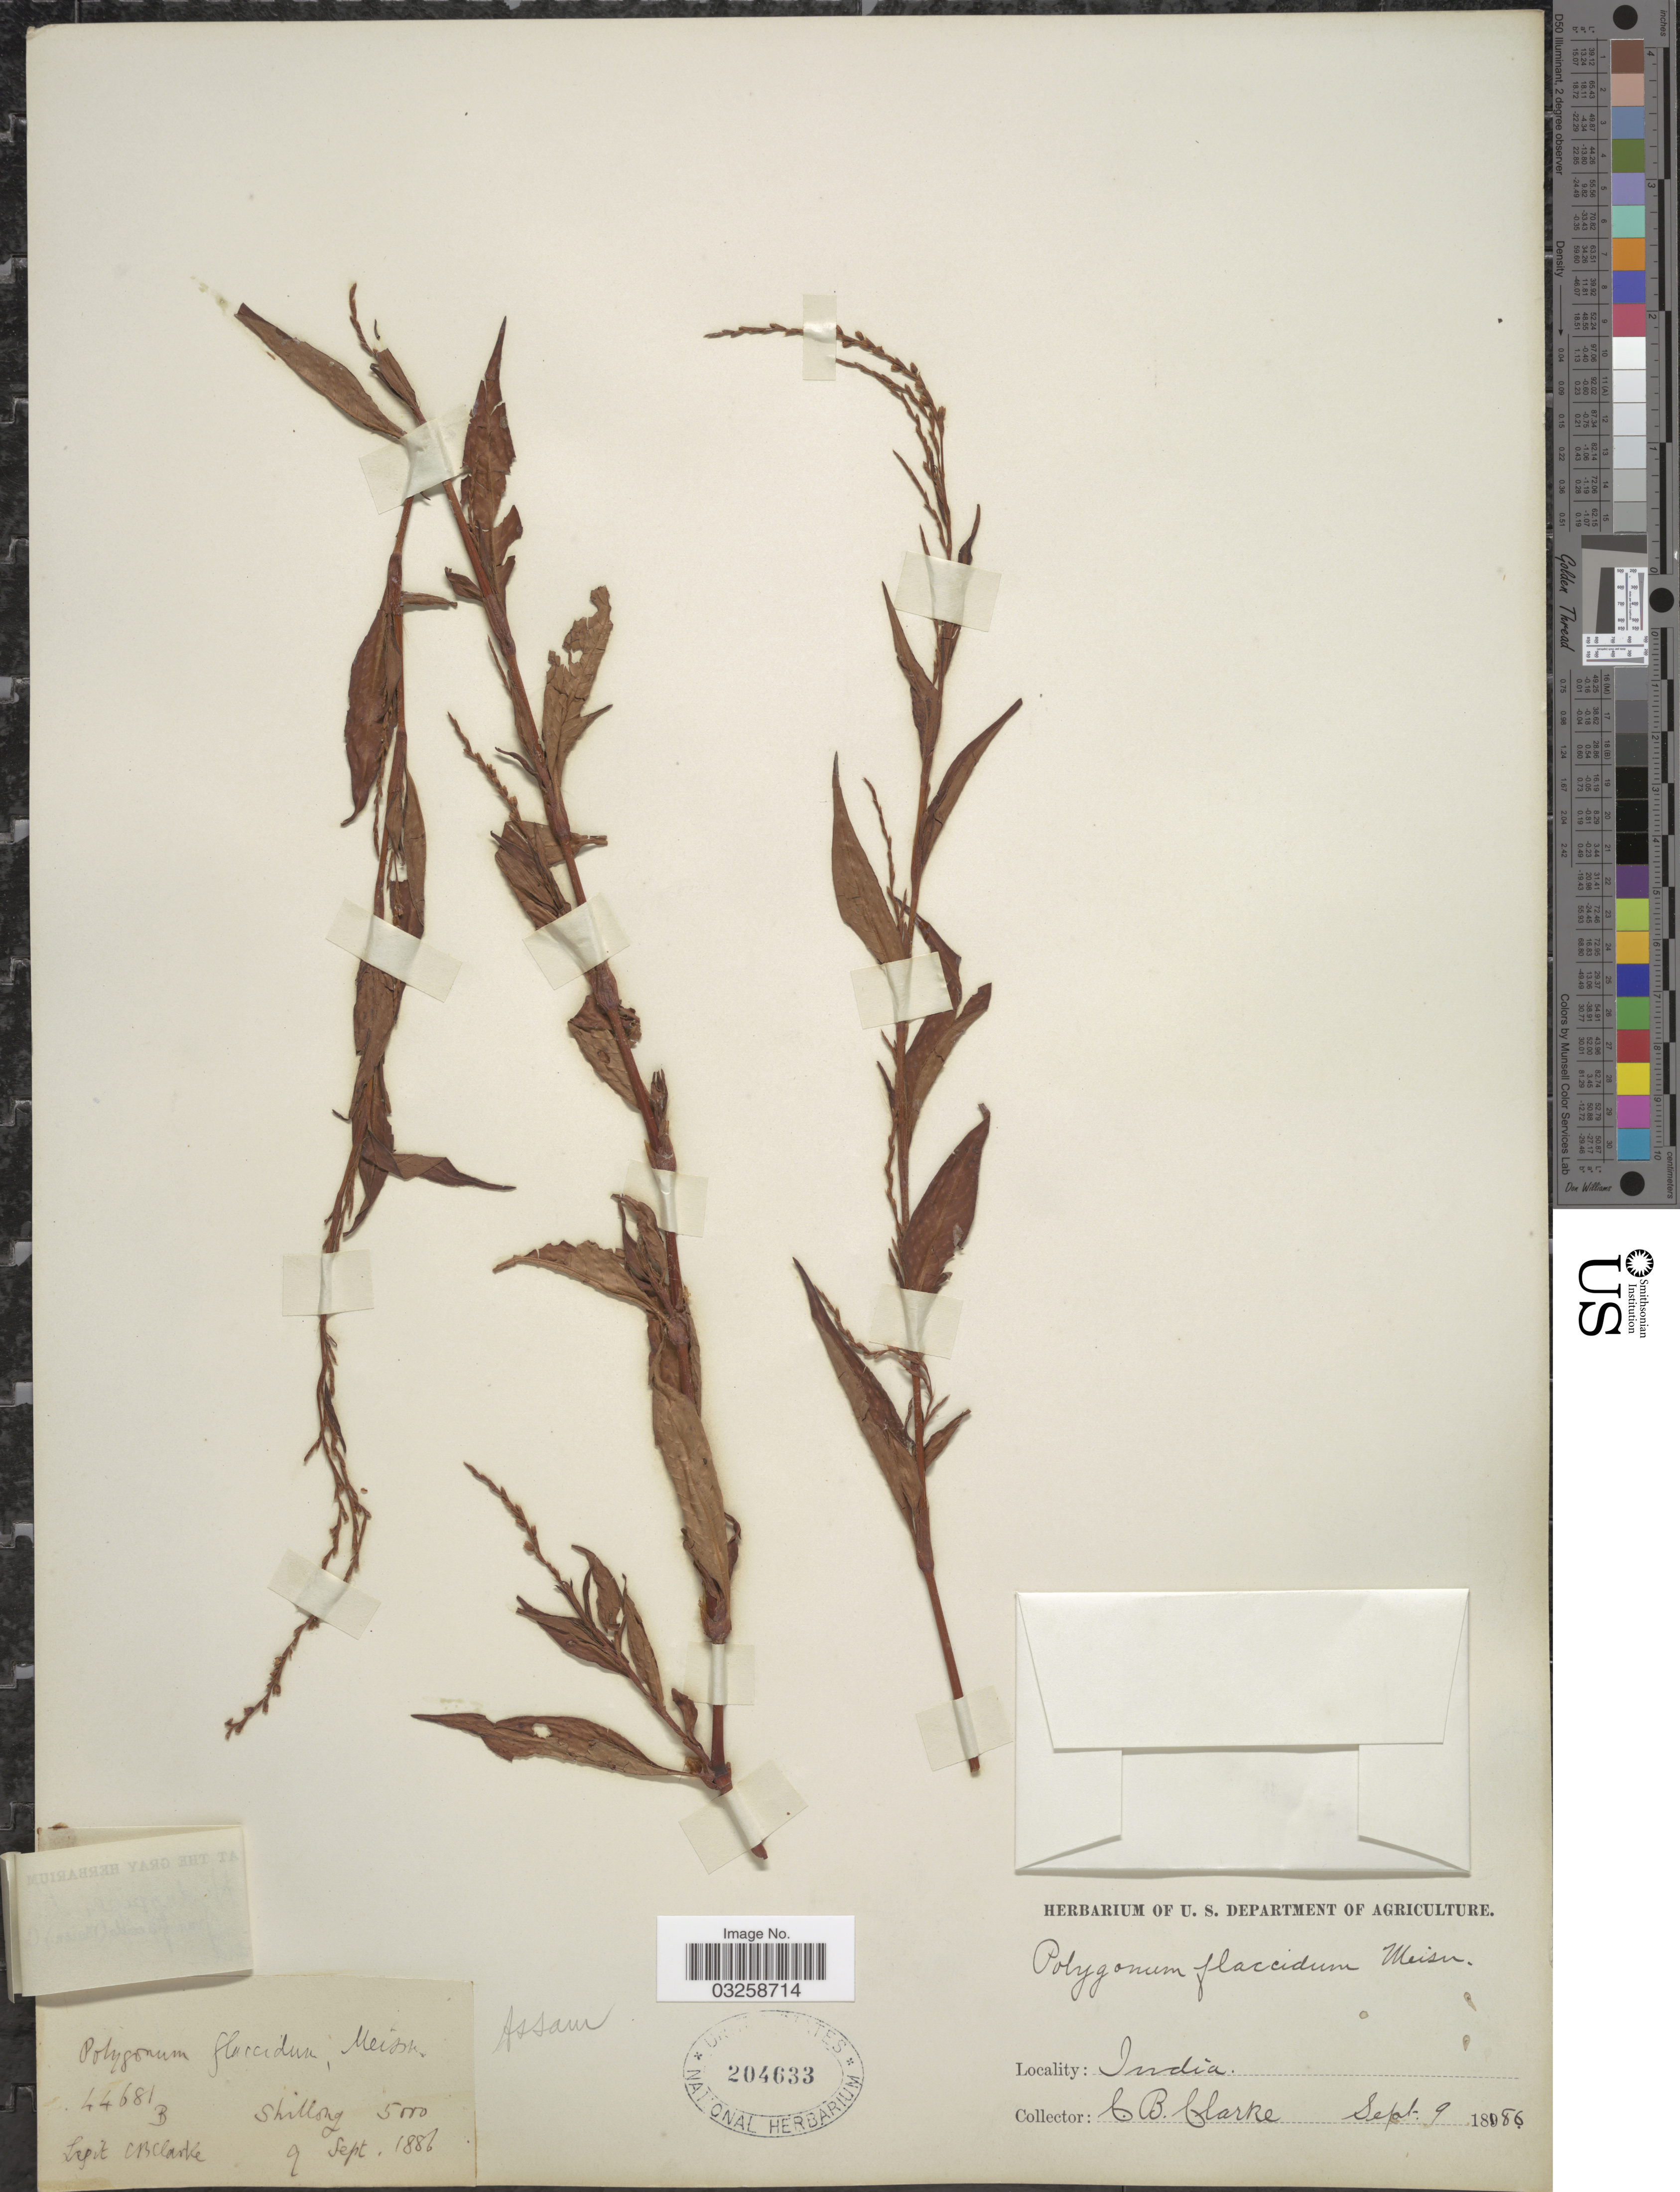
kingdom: Plantae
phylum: Tracheophyta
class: Magnoliopsida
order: Caryophyllales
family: Polygonaceae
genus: Polygonum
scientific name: Polygonum hydropiper var. flaccidum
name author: (Meisn.) Steward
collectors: C. B. Clarke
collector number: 44681B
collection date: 1886-09-09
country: India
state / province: Meghalaya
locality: Shillong.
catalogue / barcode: US 204633